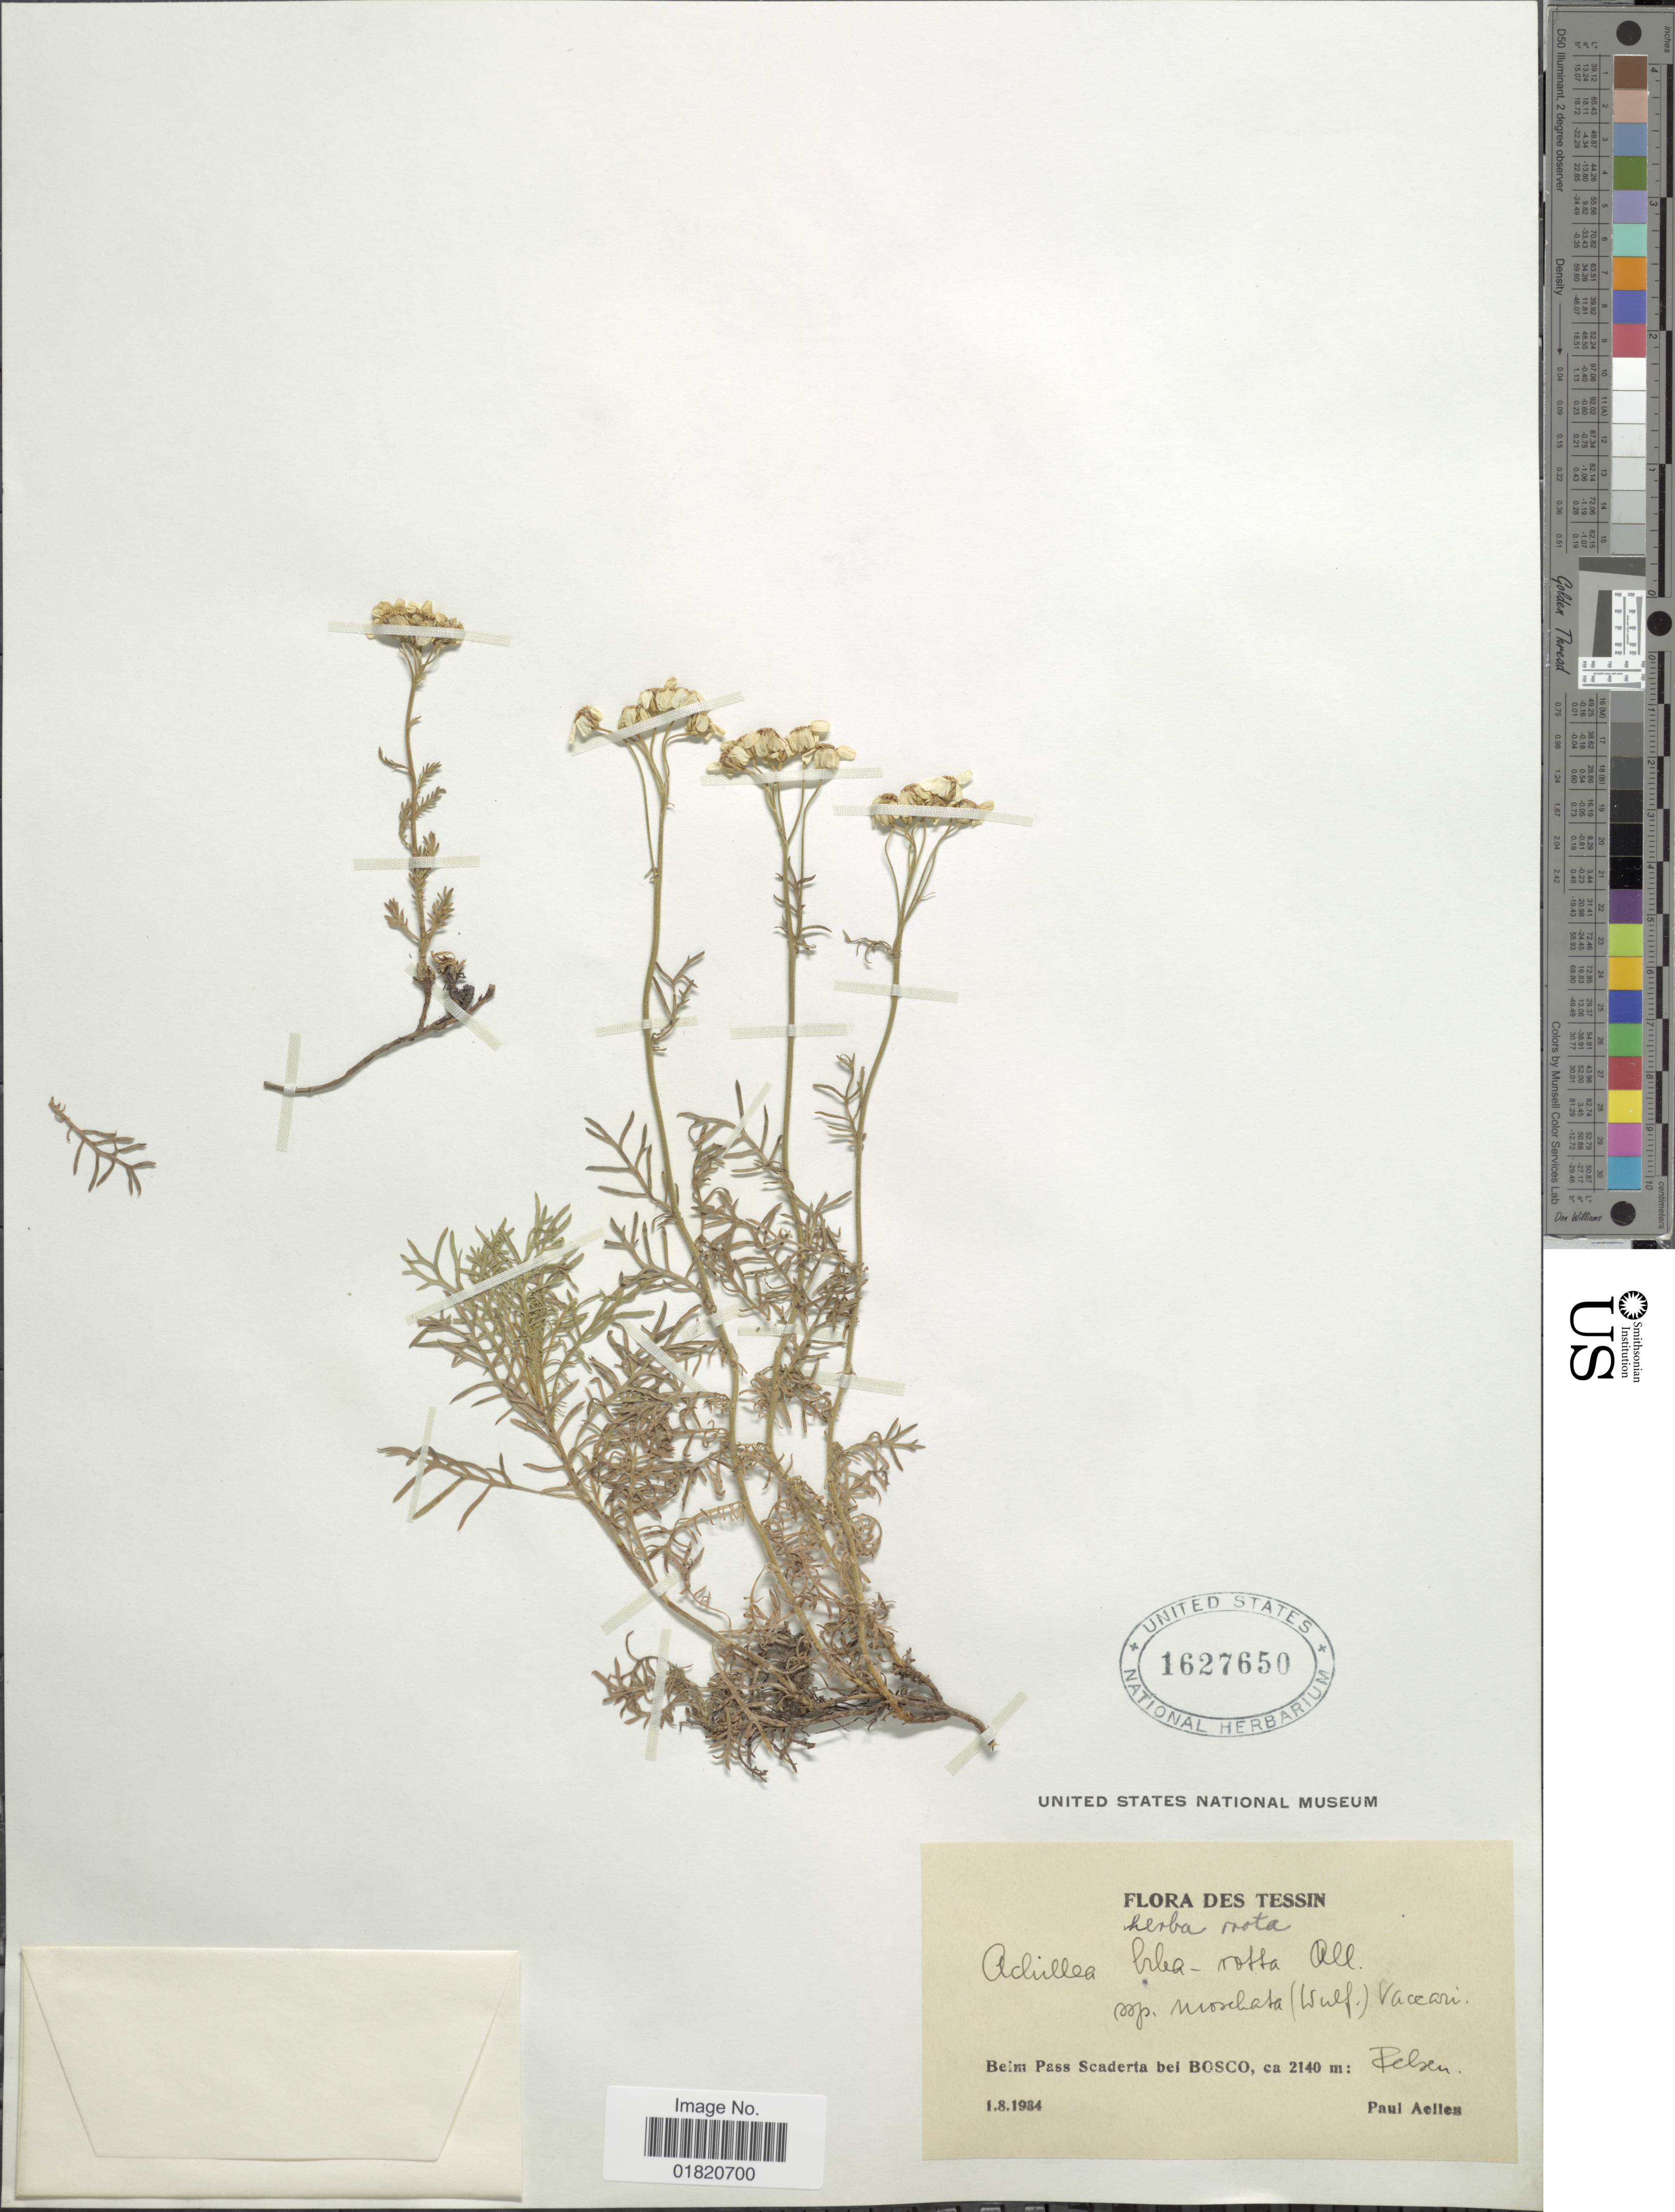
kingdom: Plantae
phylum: Tracheophyta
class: Magnoliopsida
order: Asterales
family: Asteraceae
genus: Achillea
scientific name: Achillea herbarota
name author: All.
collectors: P. Aellen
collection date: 1984-08-01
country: Switzerland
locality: Tessin. Beima Pass Scadera bei Bosco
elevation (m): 2140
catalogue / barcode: US 1627650